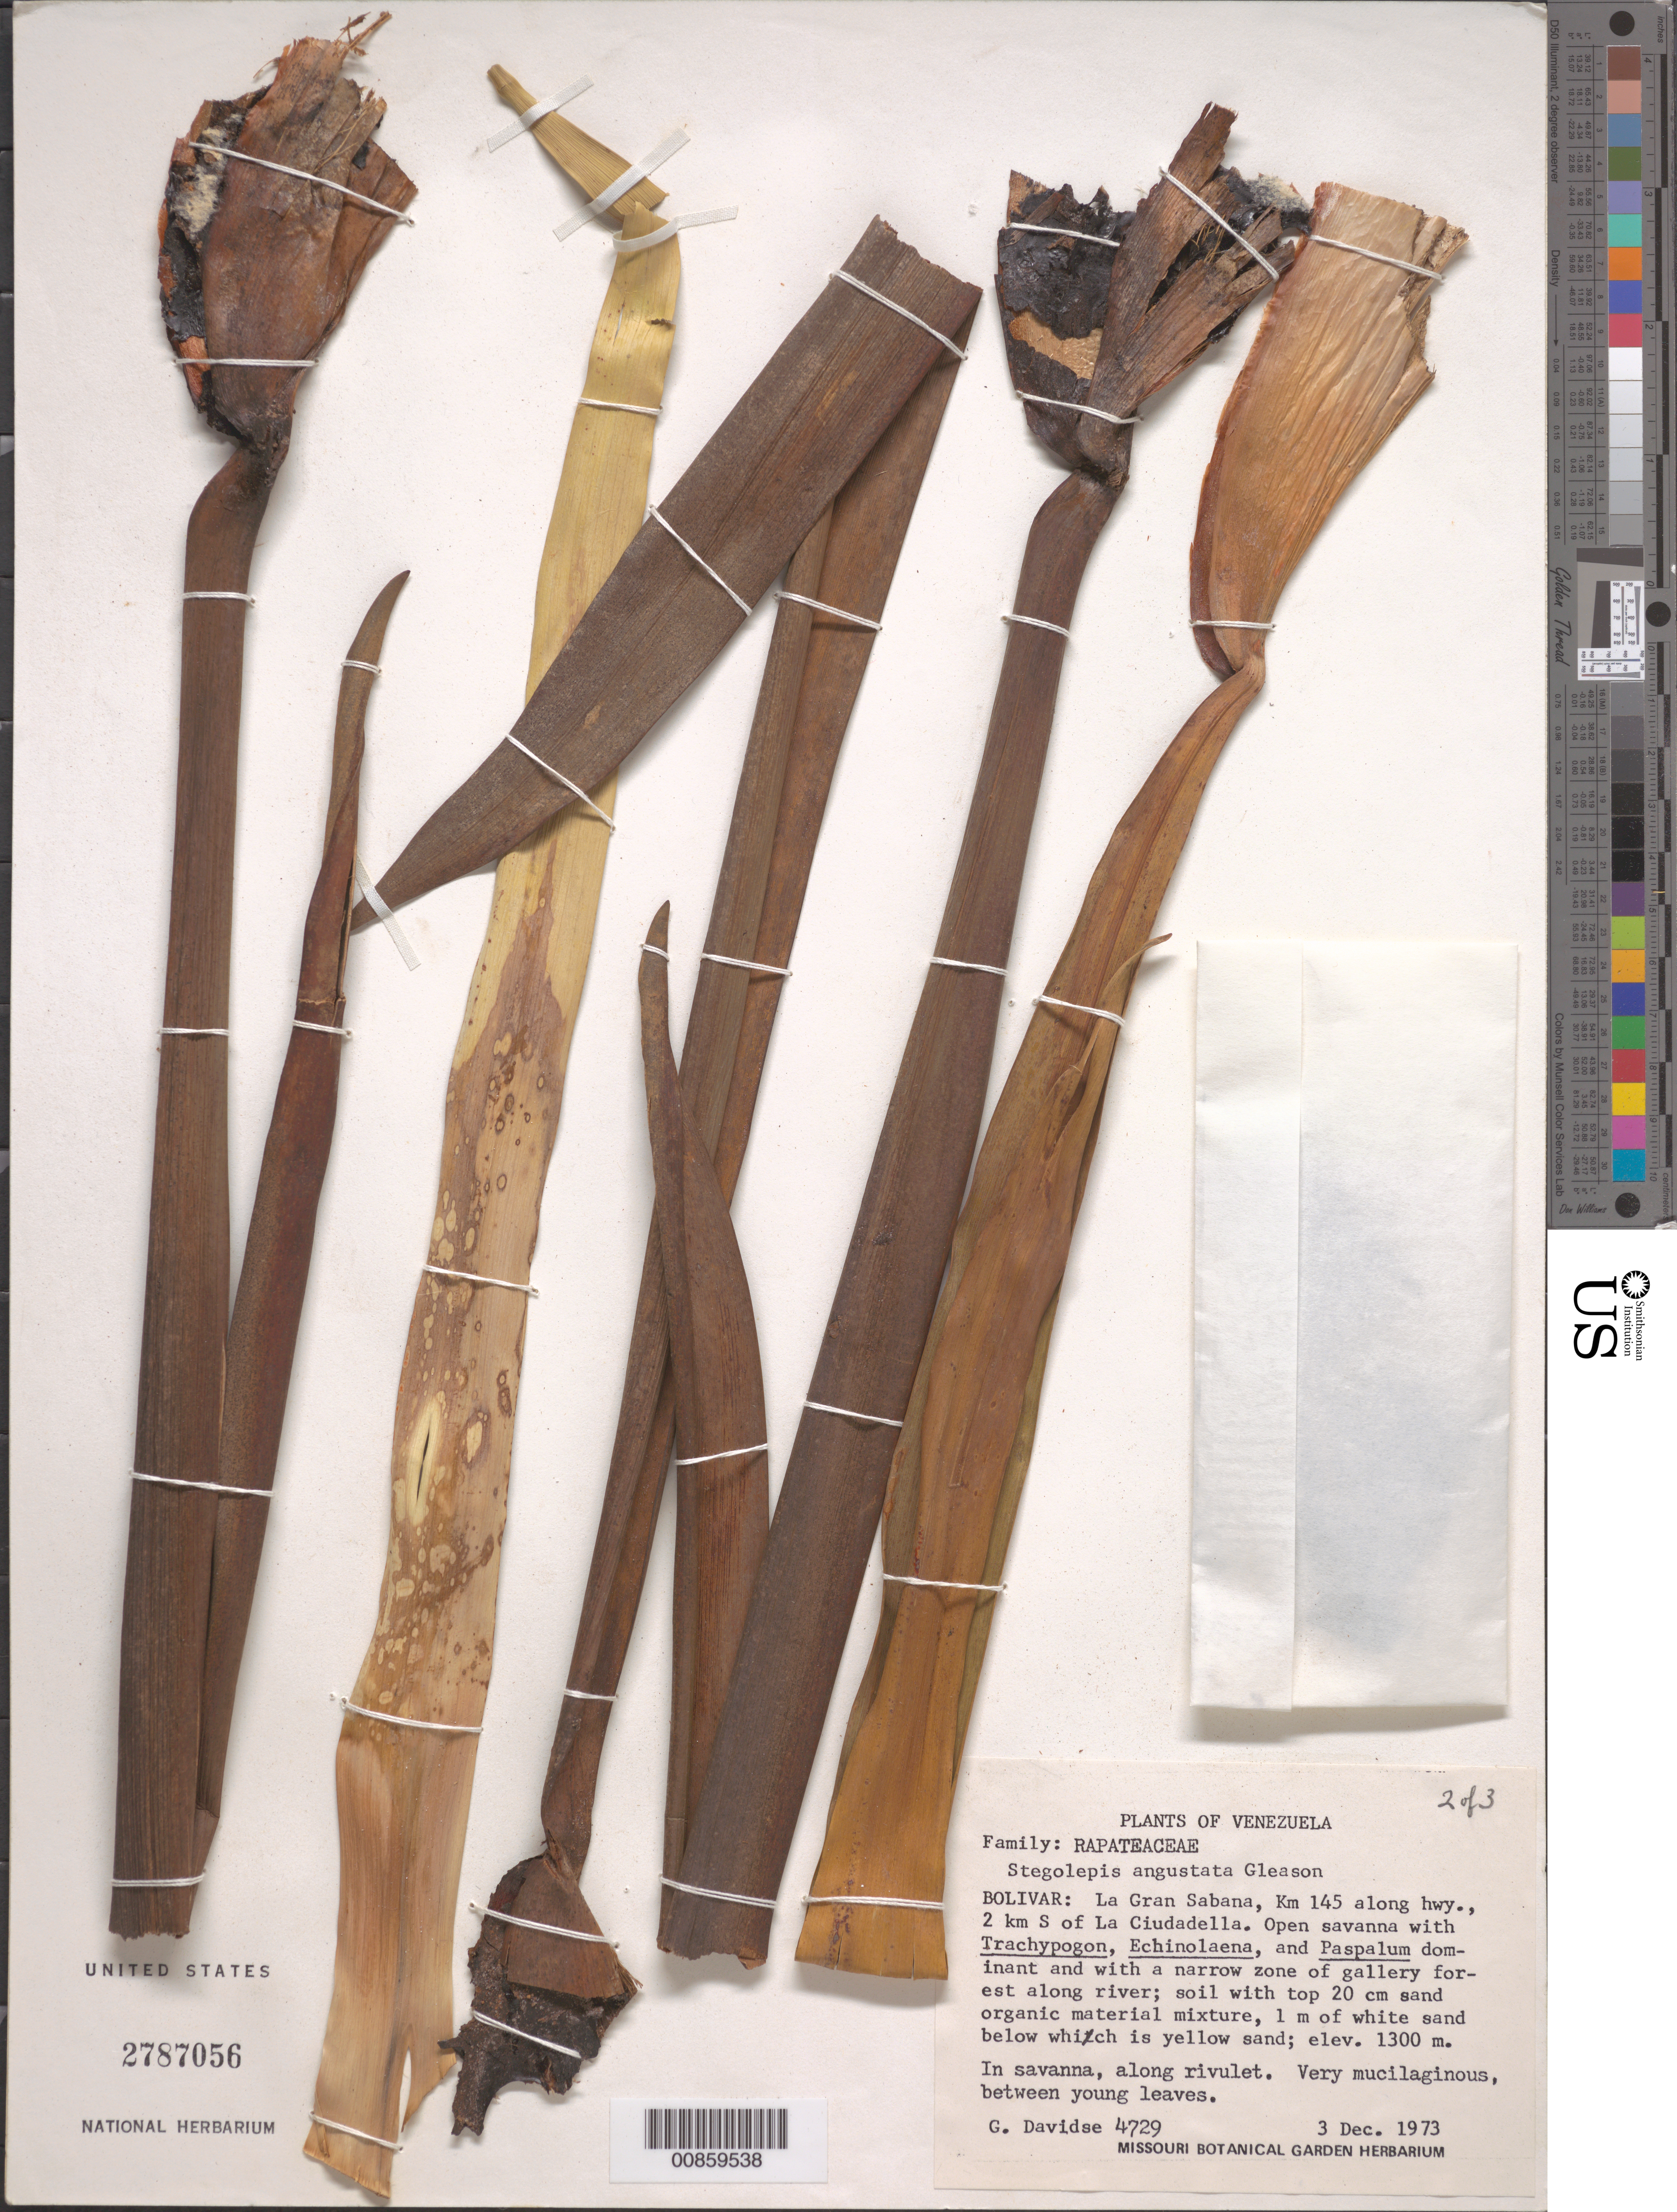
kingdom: Plantae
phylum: Tracheophyta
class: Liliopsida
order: Poales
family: Rapateaceae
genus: Stegolepis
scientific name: Stegolepis angustata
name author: Gleason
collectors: G. Davidse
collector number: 4729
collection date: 1973-12-03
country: Venezuela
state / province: Bolivar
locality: La Gran Sabana, Km 145 along hwy., 2 km S of La Ciudadella.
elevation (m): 1300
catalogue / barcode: US 2787056